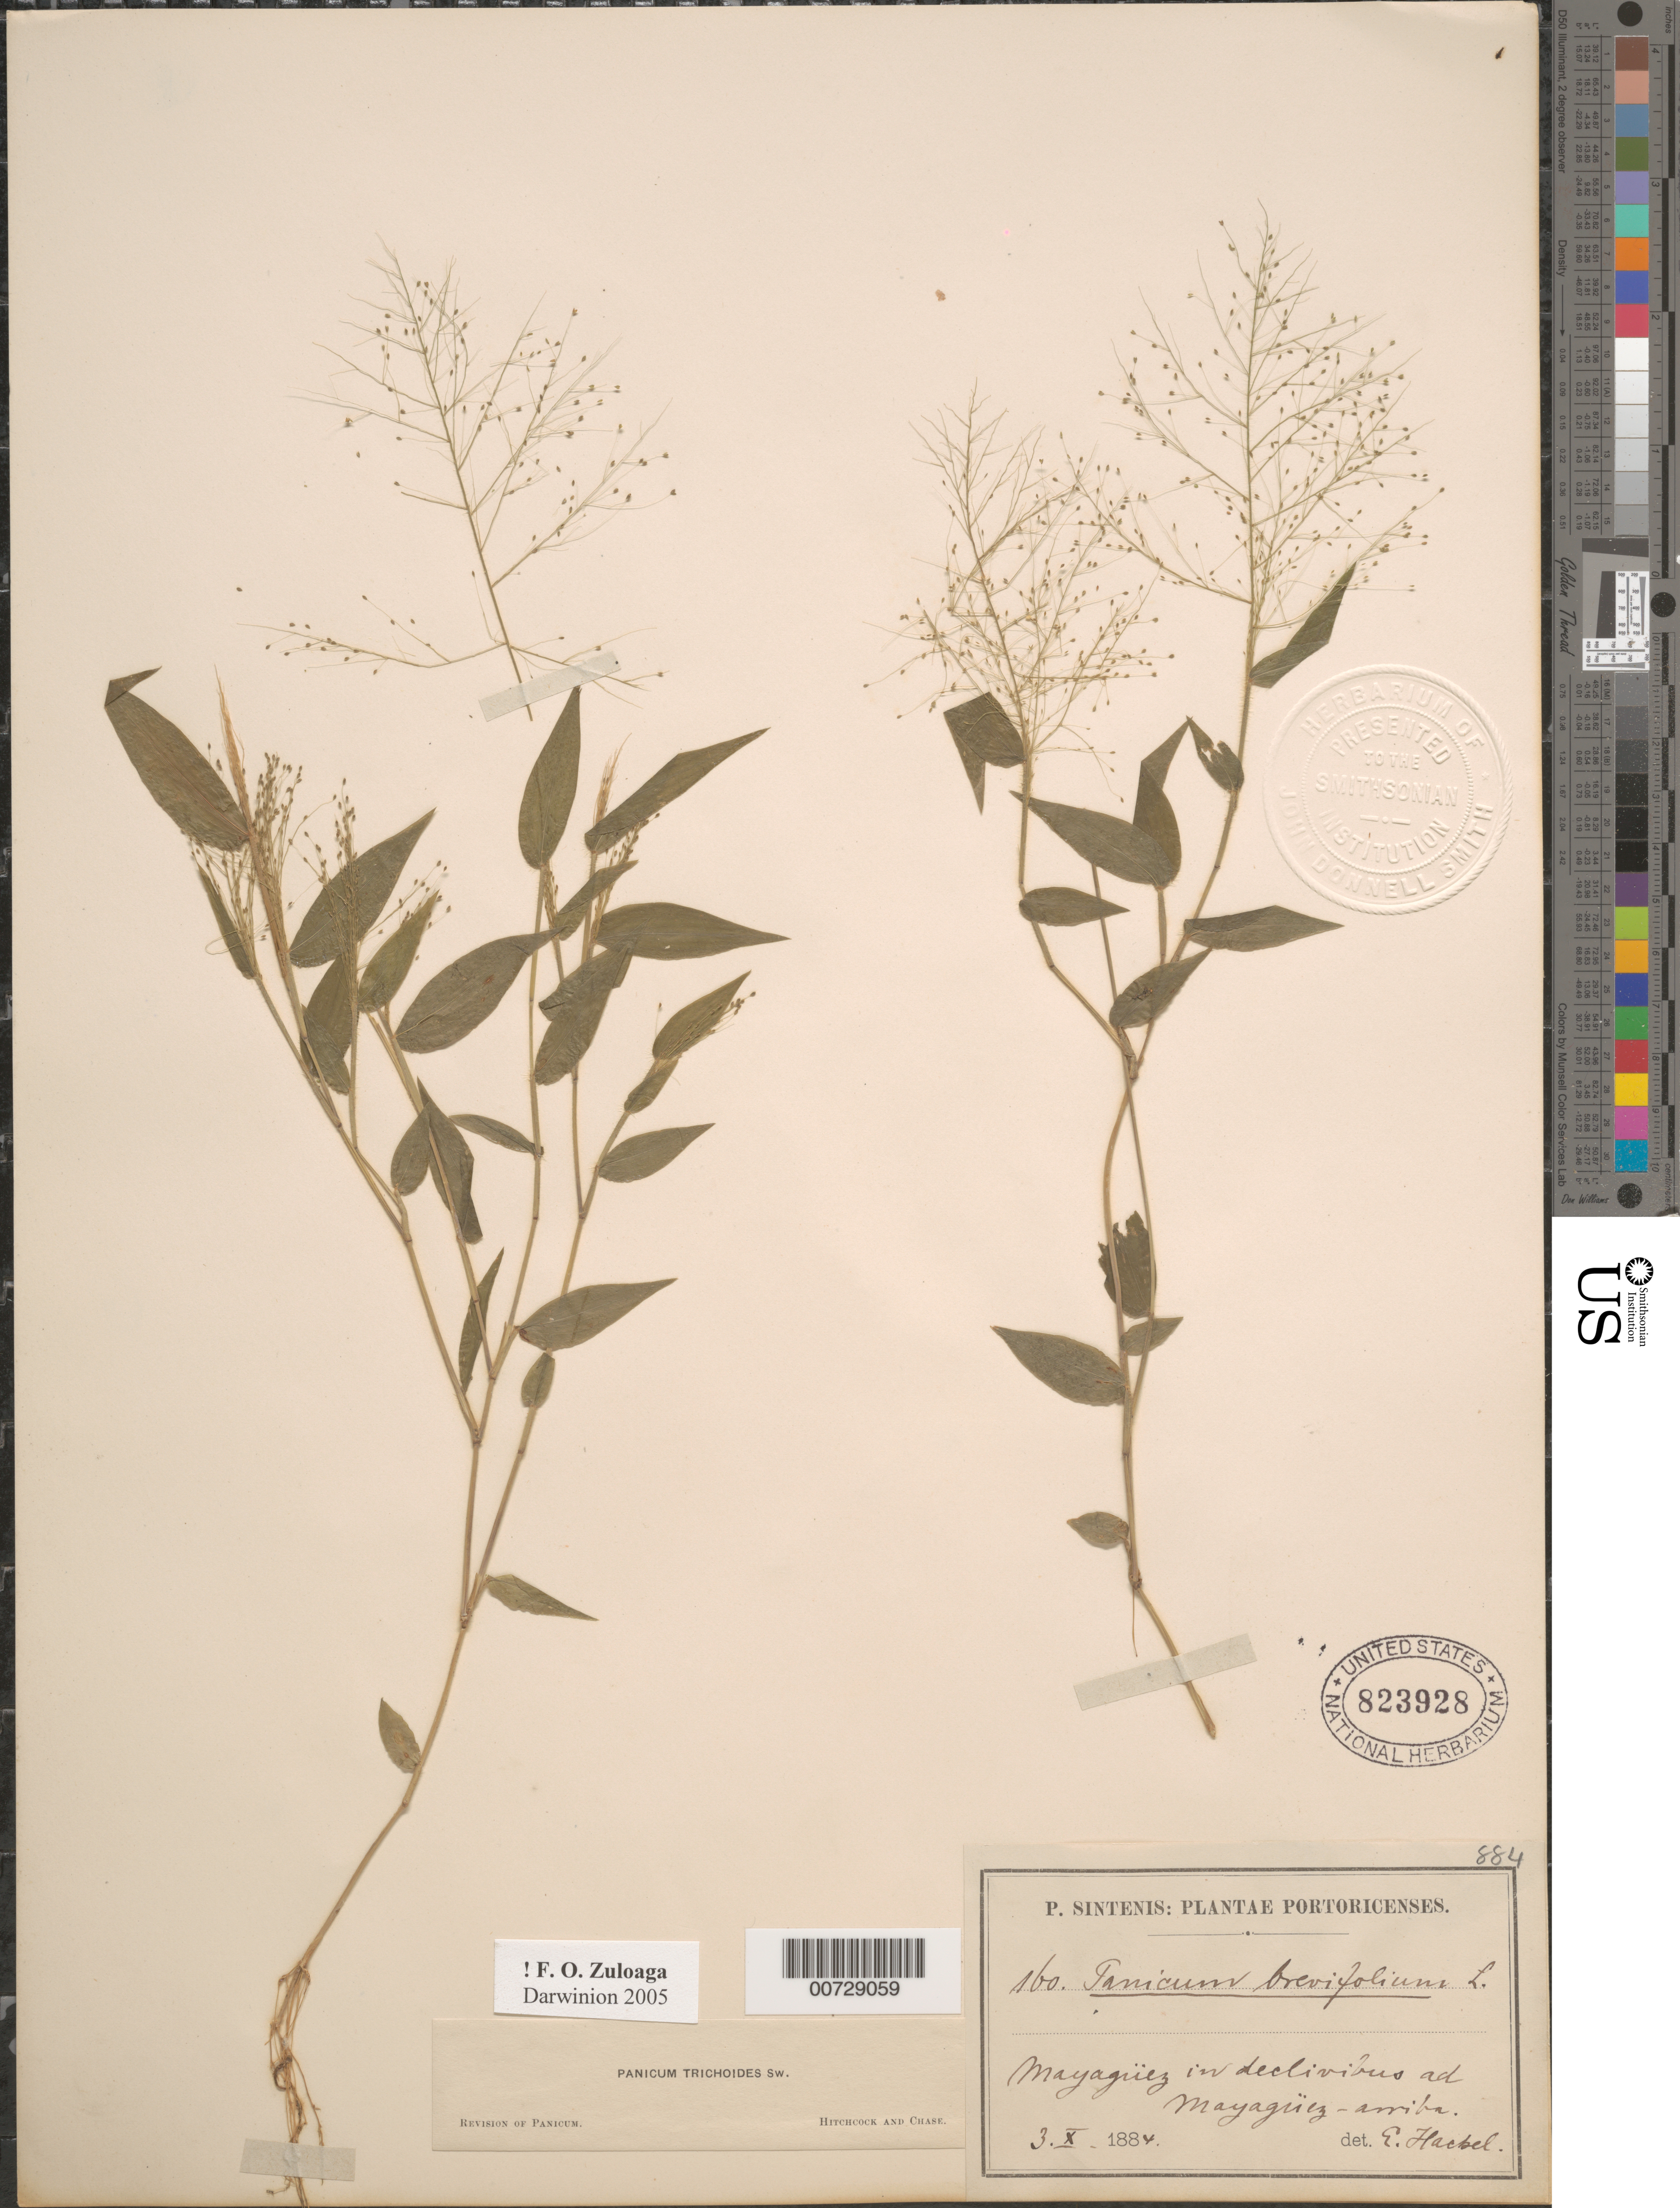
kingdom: Plantae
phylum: Tracheophyta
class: Liliopsida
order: Poales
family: Poaceae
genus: Panicum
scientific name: Panicum trichoides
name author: Sw.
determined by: Hitchcock, Albert S.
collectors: P. Sintenis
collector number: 160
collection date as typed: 03 Oct 1884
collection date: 1884-10-03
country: Puerto Rico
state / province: Mayagüez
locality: Mayaguez- arriba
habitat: In declivibus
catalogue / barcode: US 823928